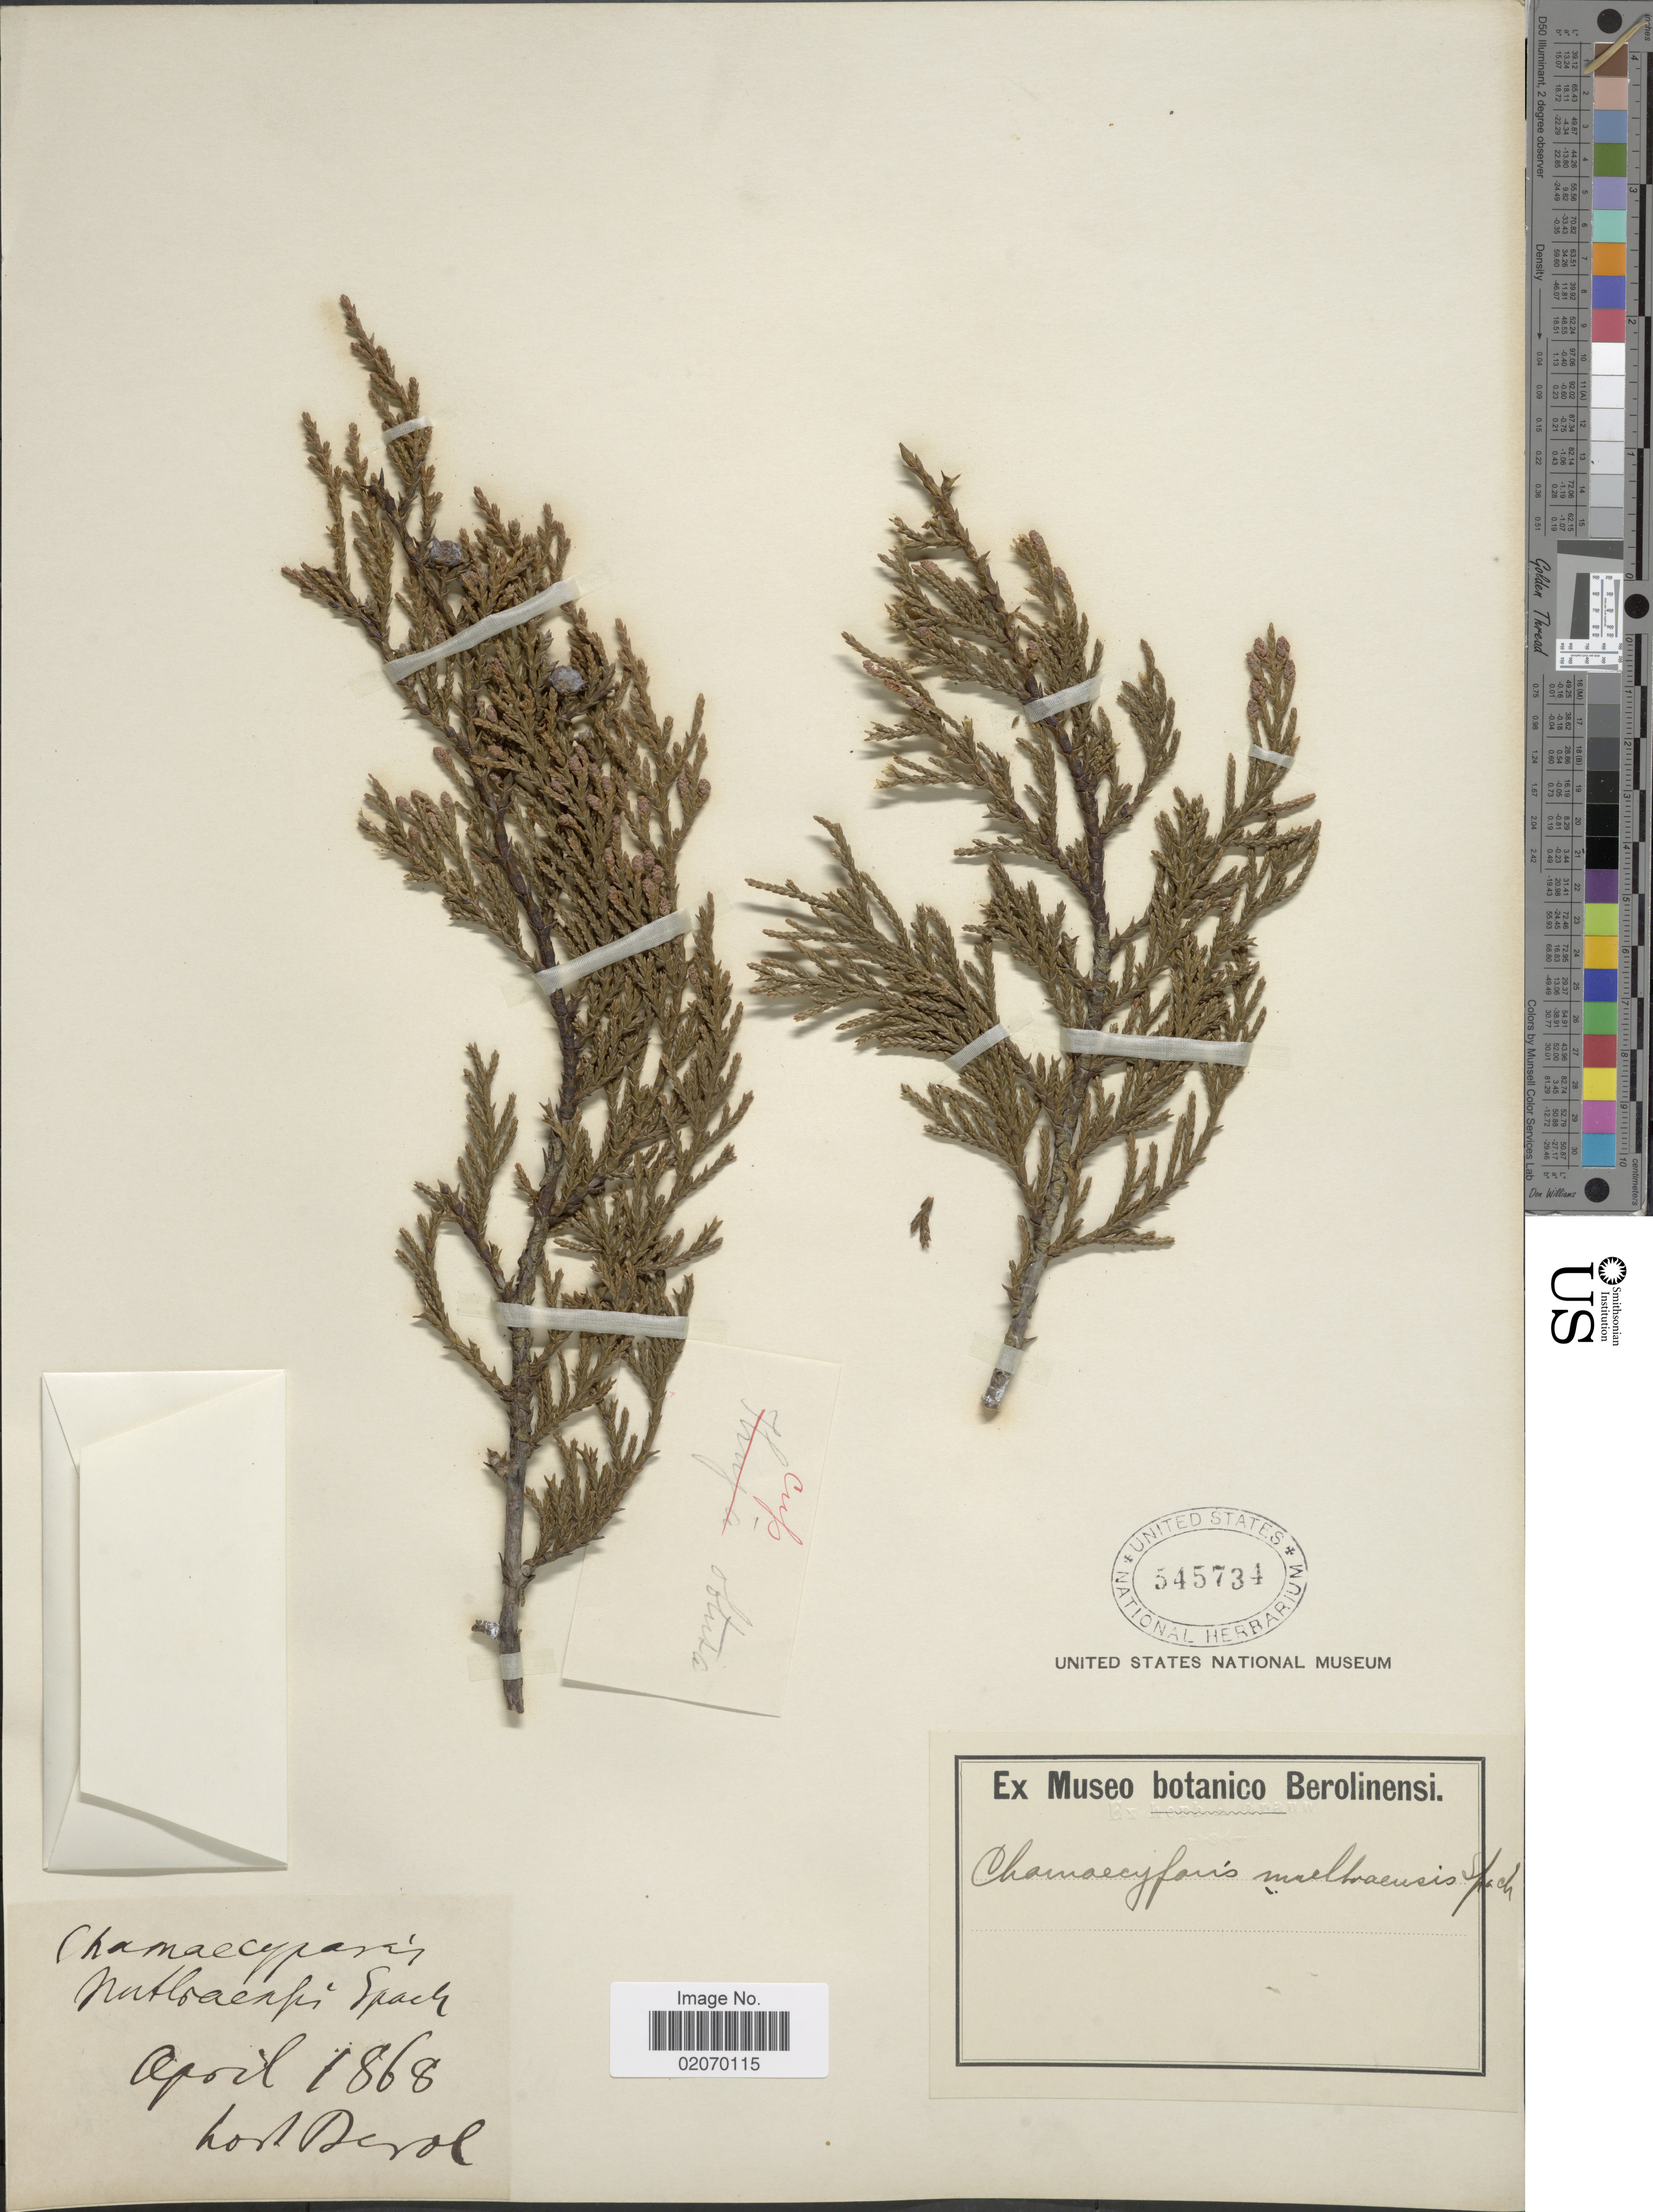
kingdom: Plantae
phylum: Tracheophyta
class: Pinopsida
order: Pinales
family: Cupressaceae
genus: Chamaecyparis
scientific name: Chamaecyparis obtusa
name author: (Siebold & Zucc.) Endl.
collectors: ex Mus. Bot. Berolinensi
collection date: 1868-04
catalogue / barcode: US 545734